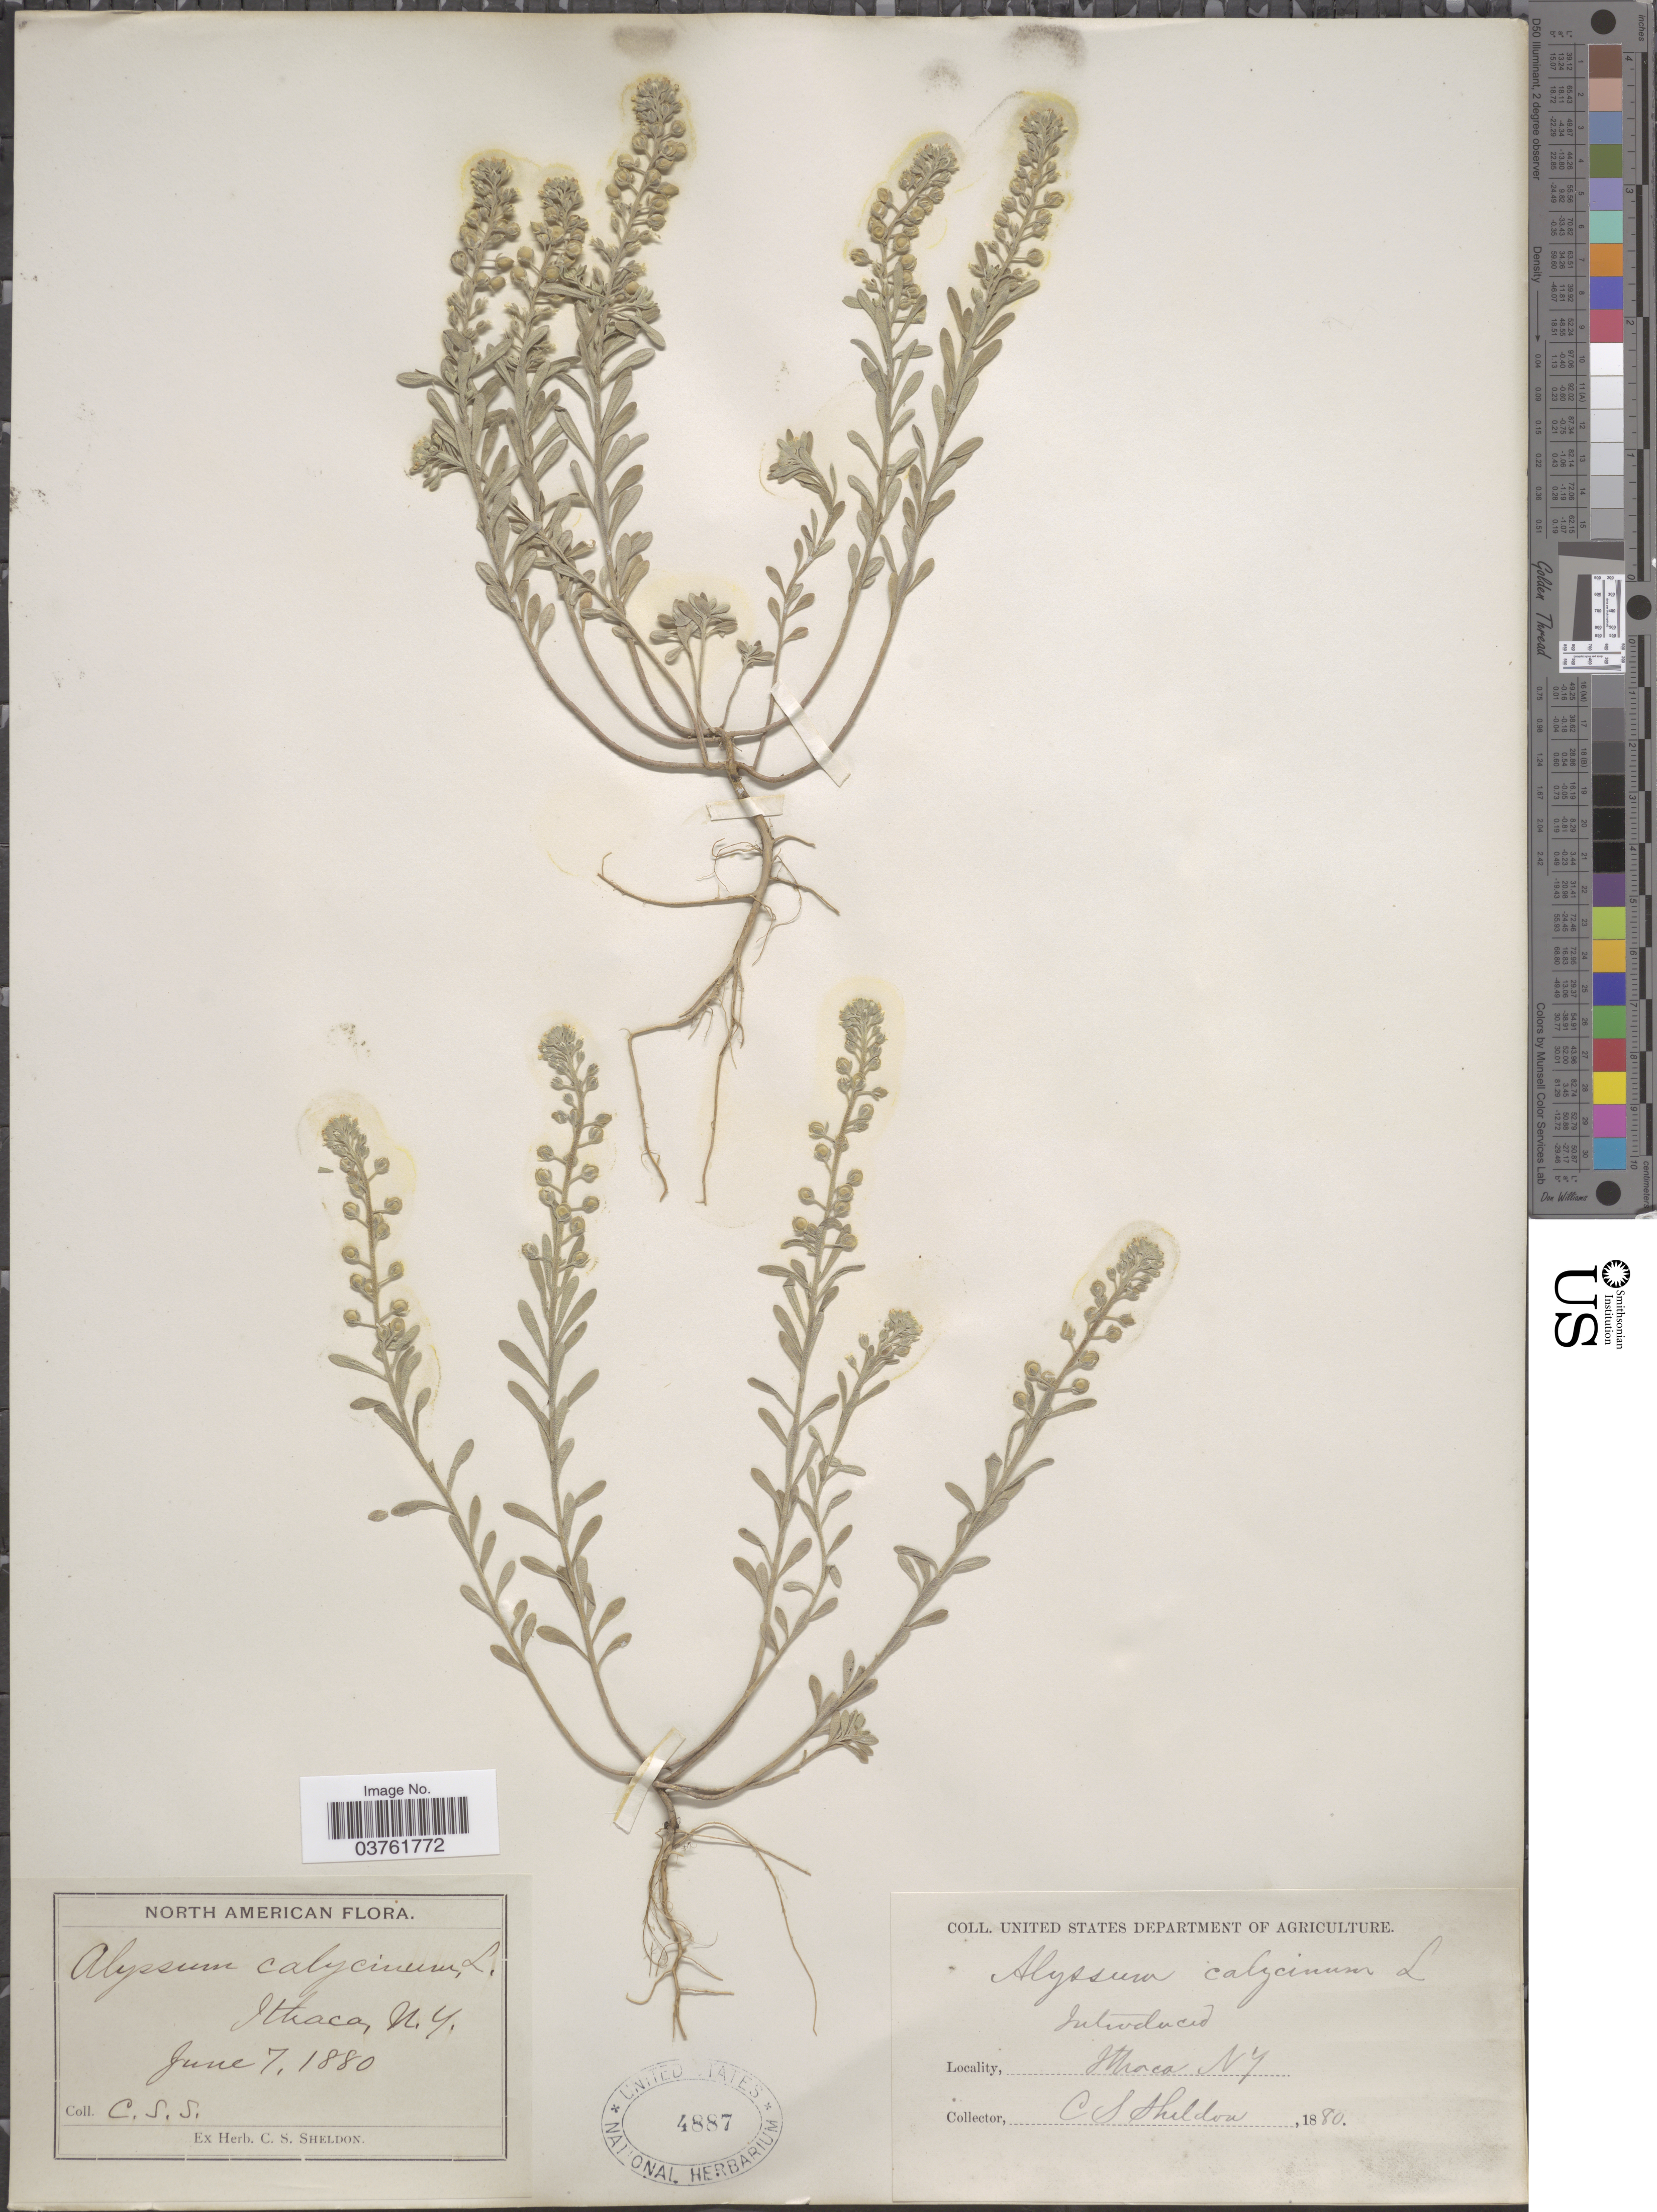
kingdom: Plantae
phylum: Tracheophyta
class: Magnoliopsida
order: Brassicales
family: Brassicaceae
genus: Alyssum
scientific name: Alyssum alyssoides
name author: (L.) L.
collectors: C. S. Sheldon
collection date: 1880-06-07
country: United States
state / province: New York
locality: Ithaca.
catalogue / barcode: US 4887